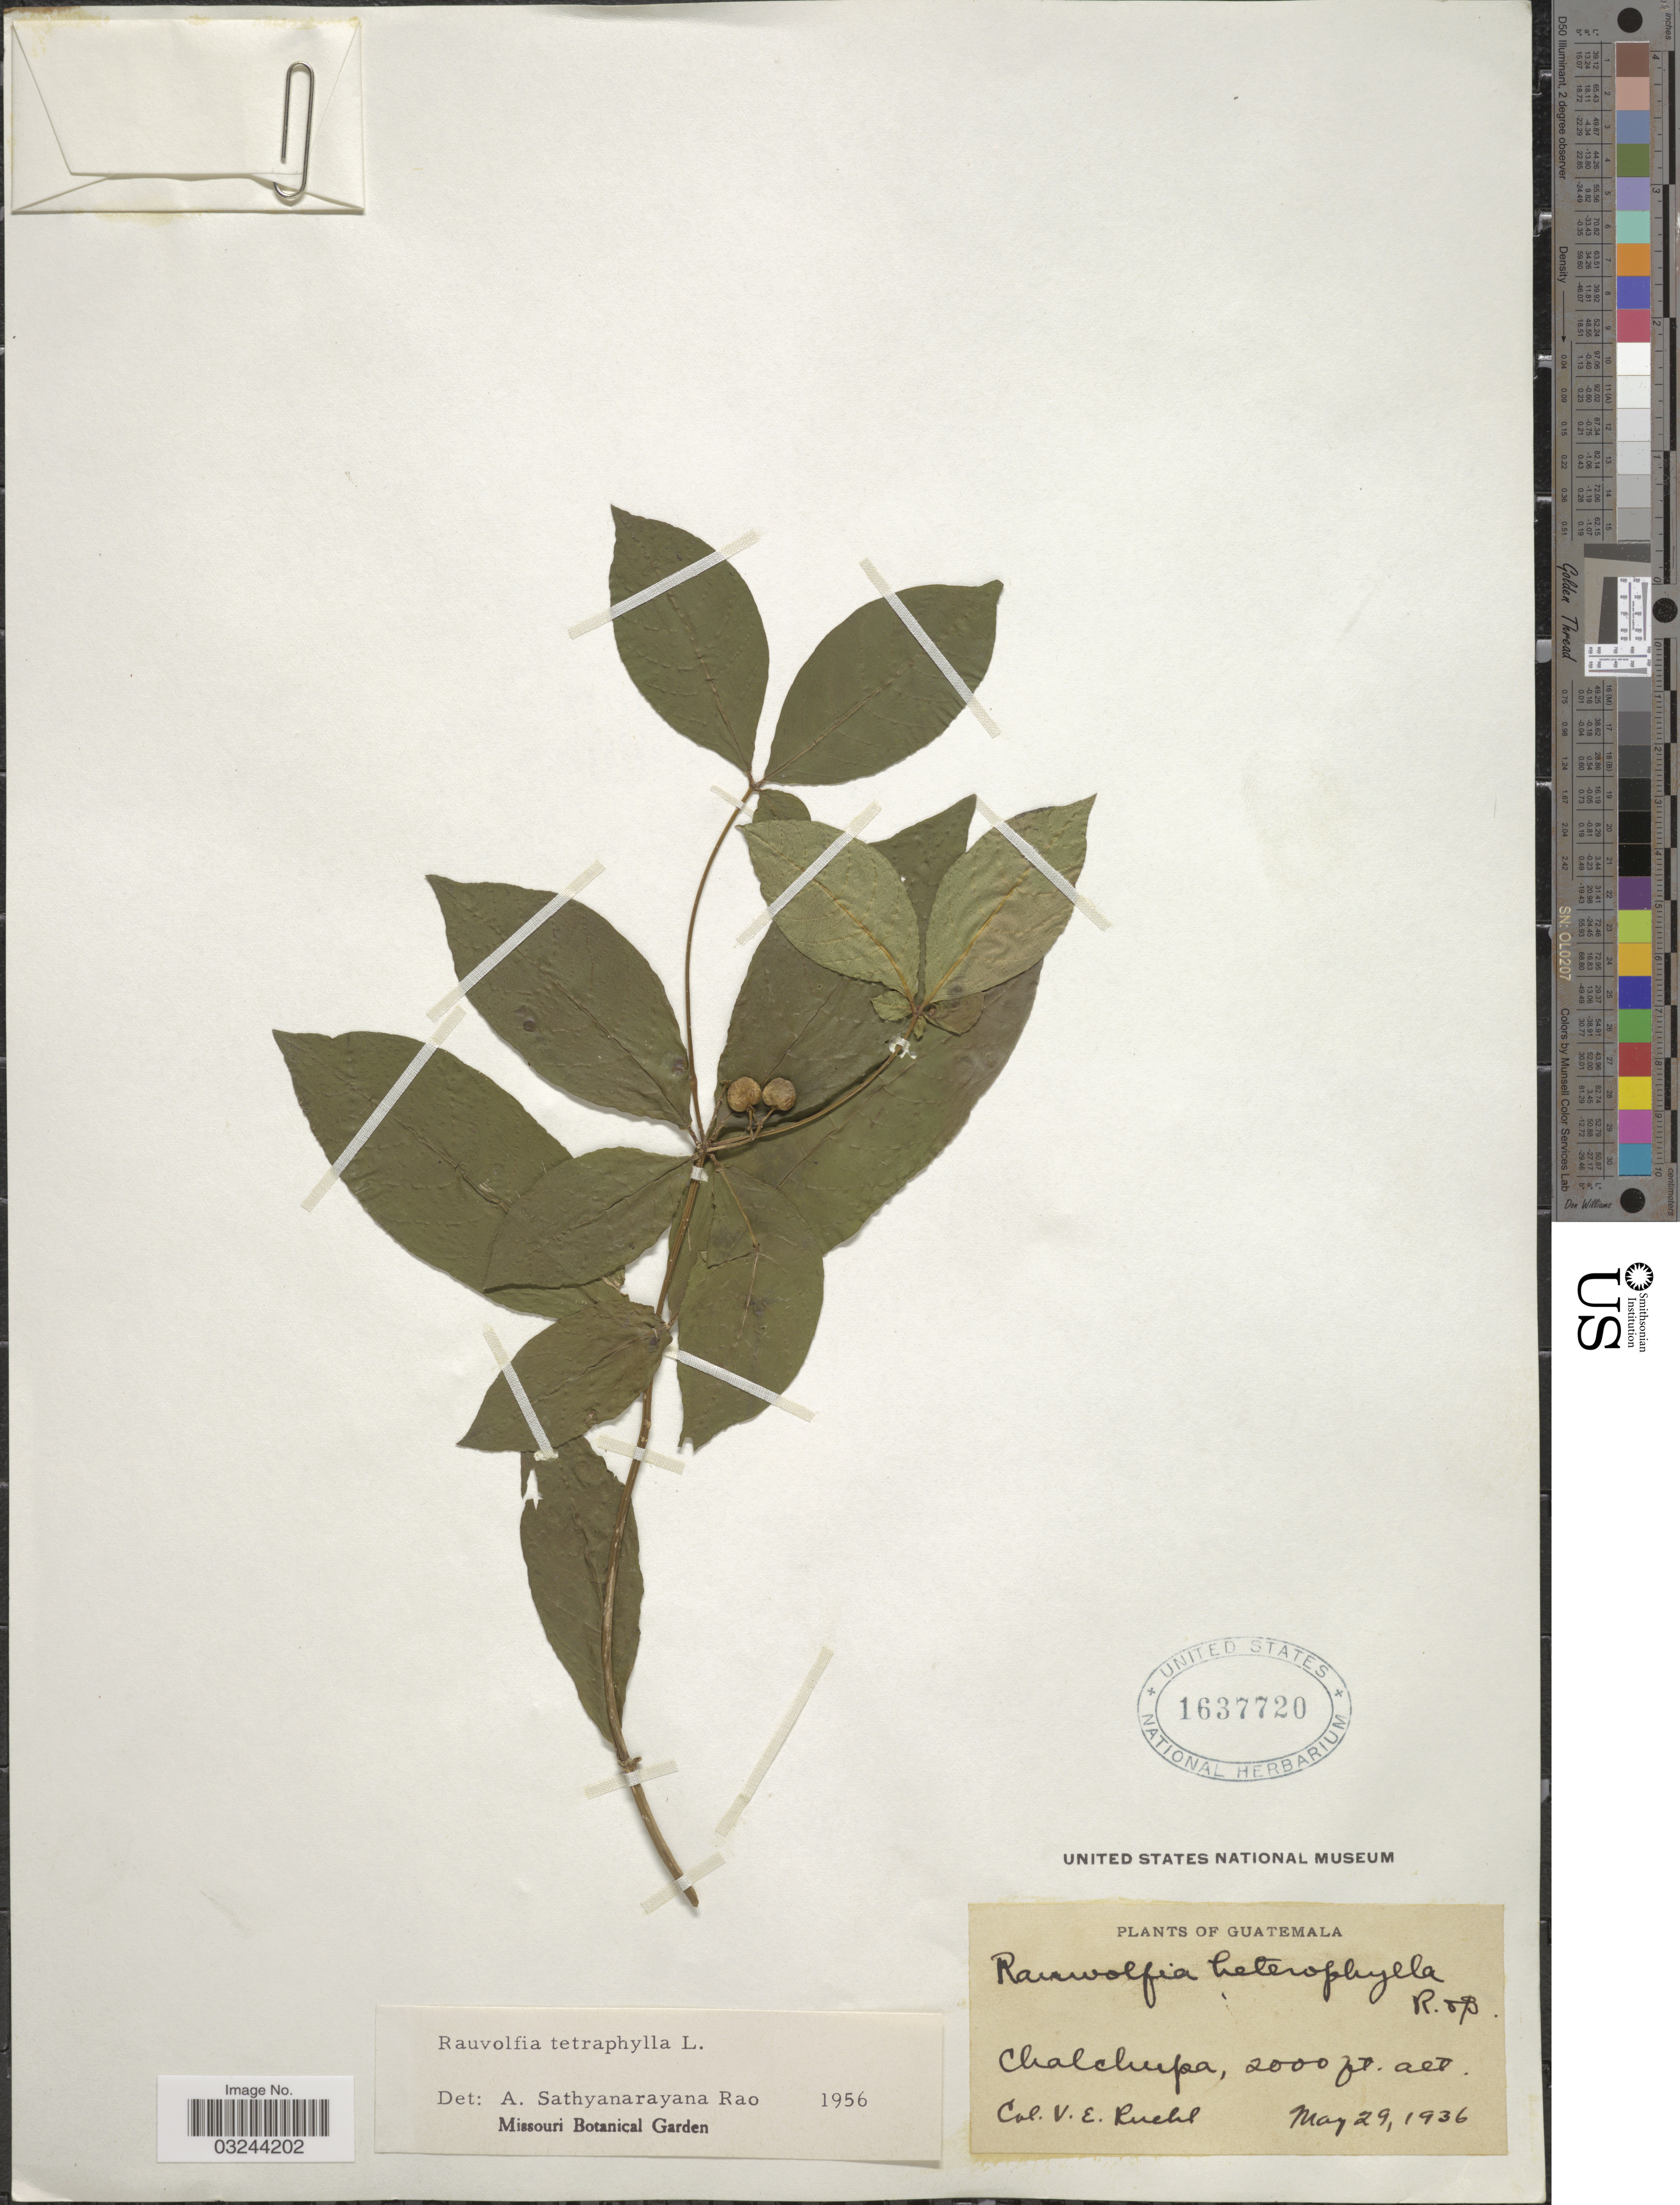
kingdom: Plantae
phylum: Tracheophyta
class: Magnoliopsida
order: Gentianales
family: Apocynaceae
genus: Rauvolfia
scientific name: Rauvolfia tetraphylla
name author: L.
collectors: V. Ruehl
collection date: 1936-05-29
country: Guatemala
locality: Chalchupa.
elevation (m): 610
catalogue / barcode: US 1637720